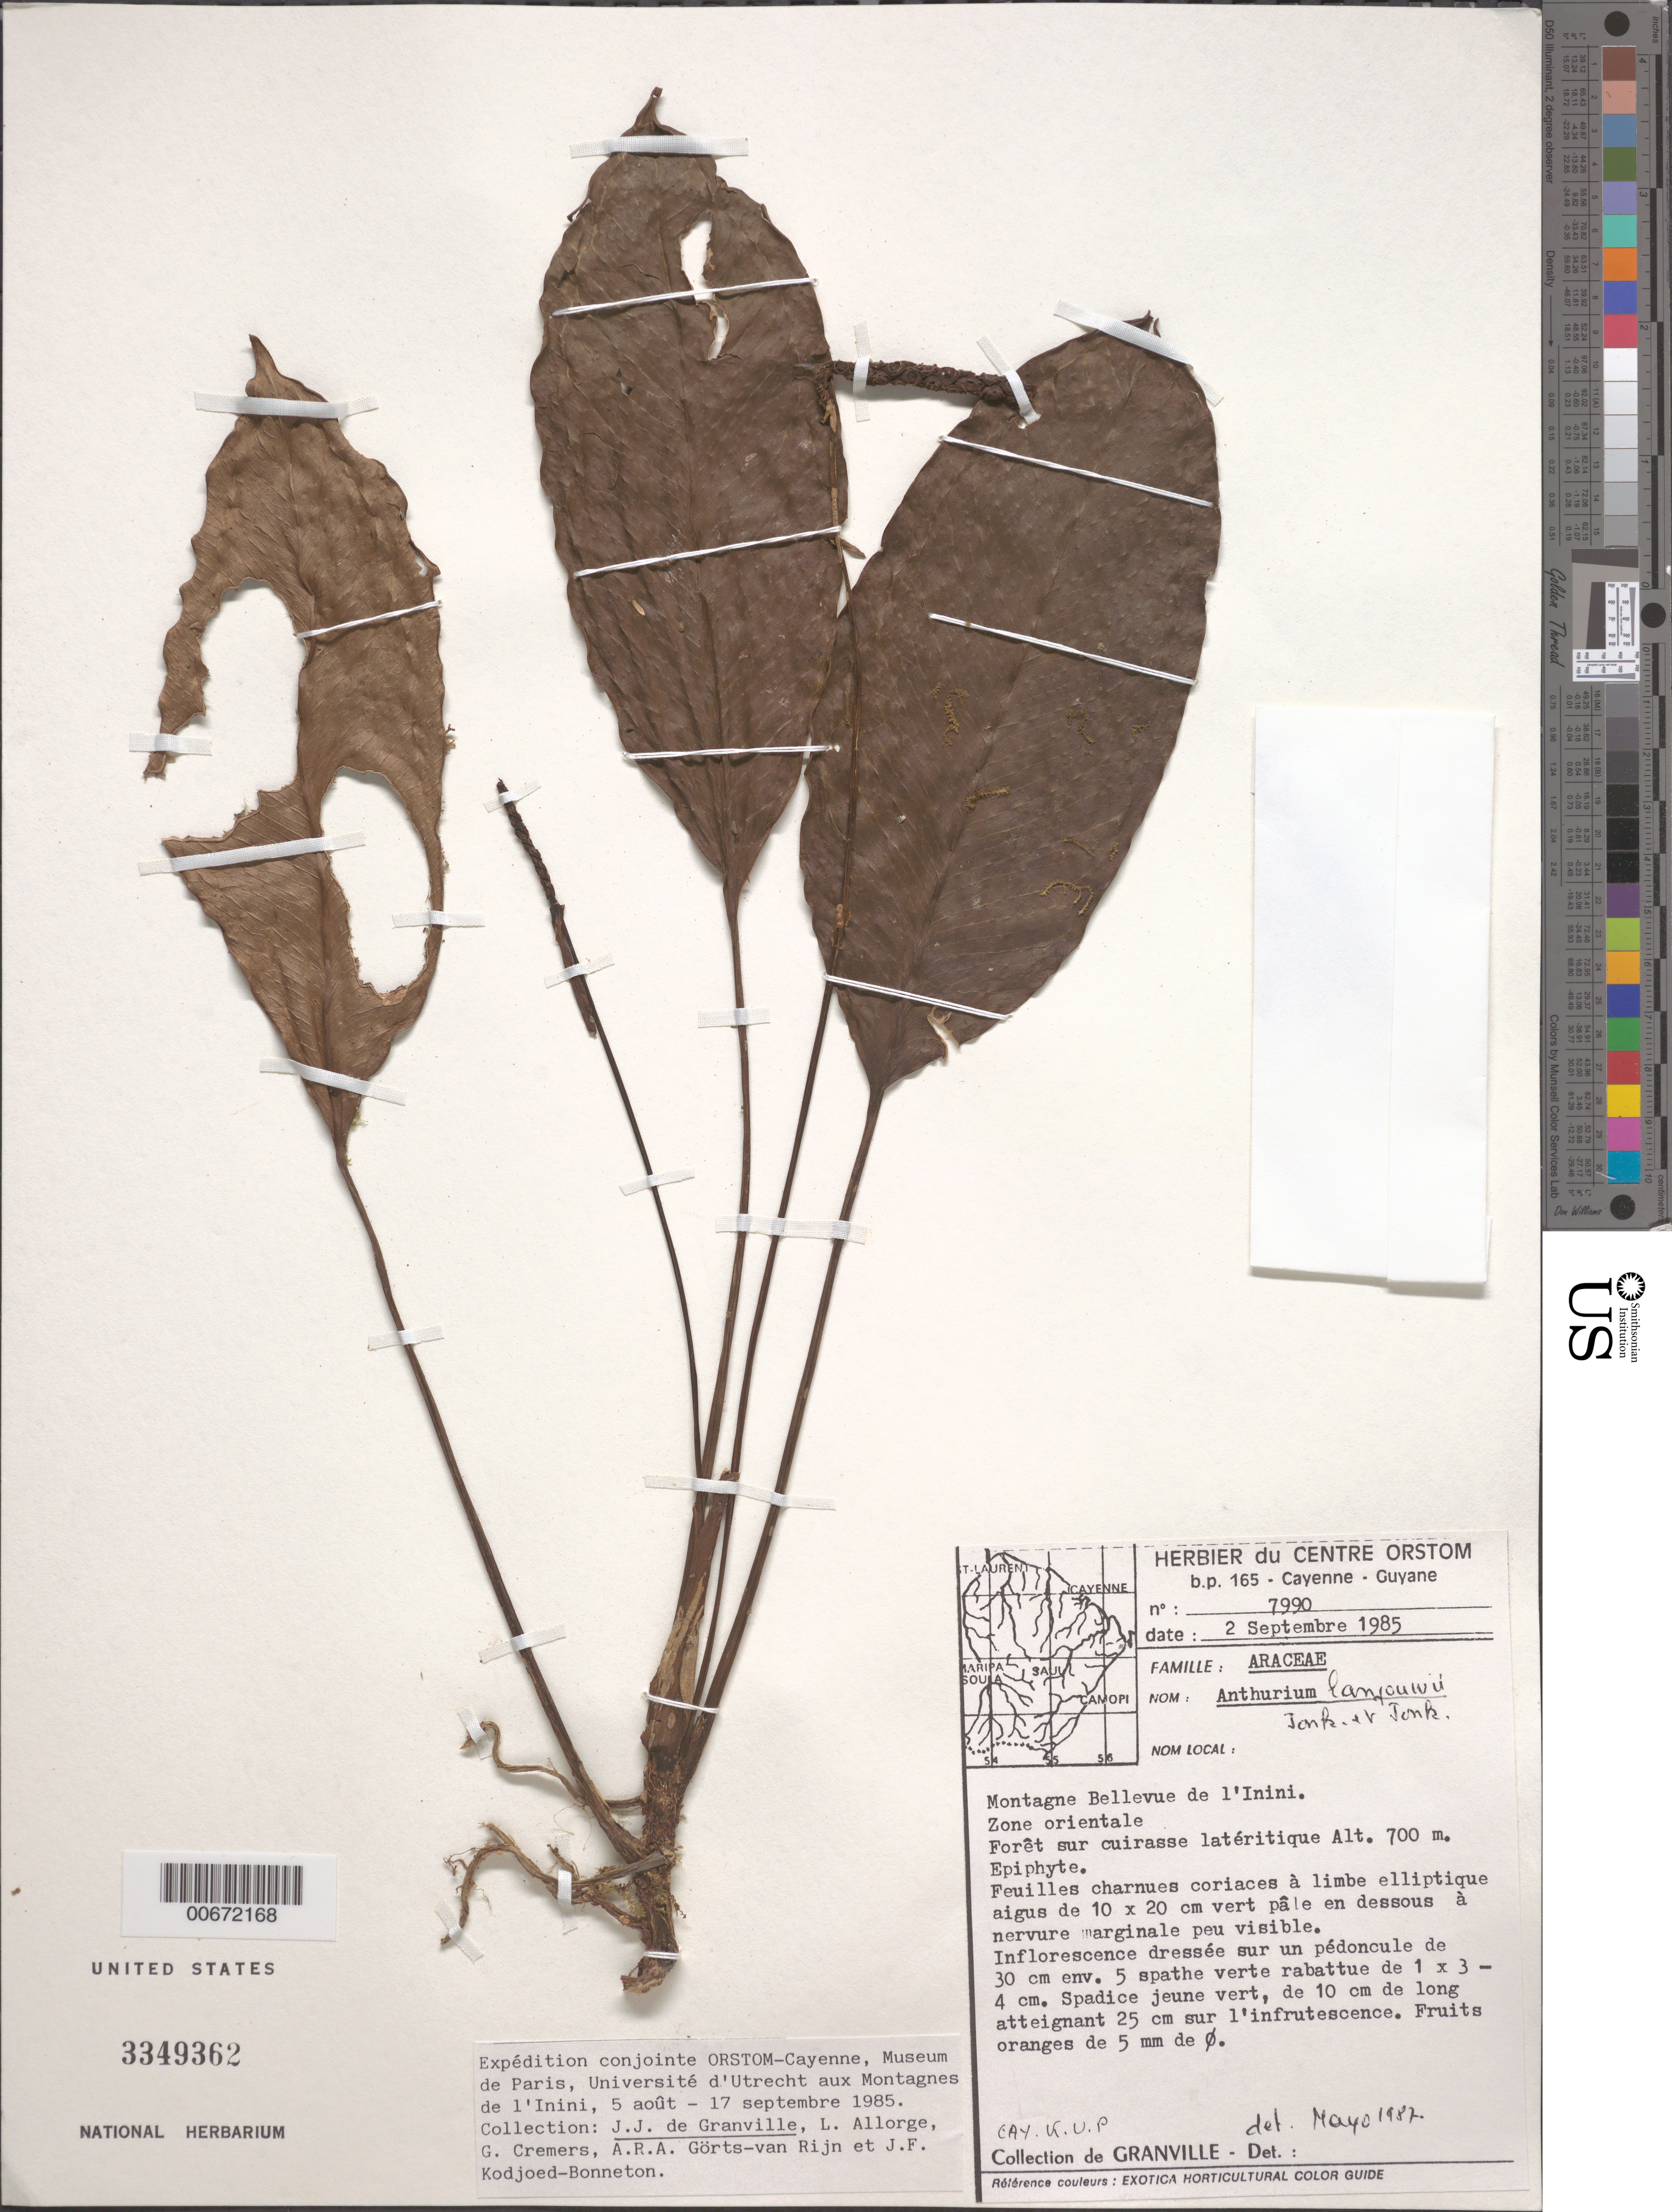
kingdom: Plantae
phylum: Tracheophyta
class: Liliopsida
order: Alismatales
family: Araceae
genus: Anthurium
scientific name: Anthurium lanjouwii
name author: A.M.E. Jonker & Jonker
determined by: Mayo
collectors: J.-J. de Granville, L. Allorge, G. Cremers, A. .R. A. Görts-van Rijn & J. Kodjoed-Bonneton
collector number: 7990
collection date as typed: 2-Sep-85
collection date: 1985-09-02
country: French Guiana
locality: Montagnes Bellevue de l'Inini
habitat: Oriental zone, forest on latéritique land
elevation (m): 700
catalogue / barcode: US 3349362